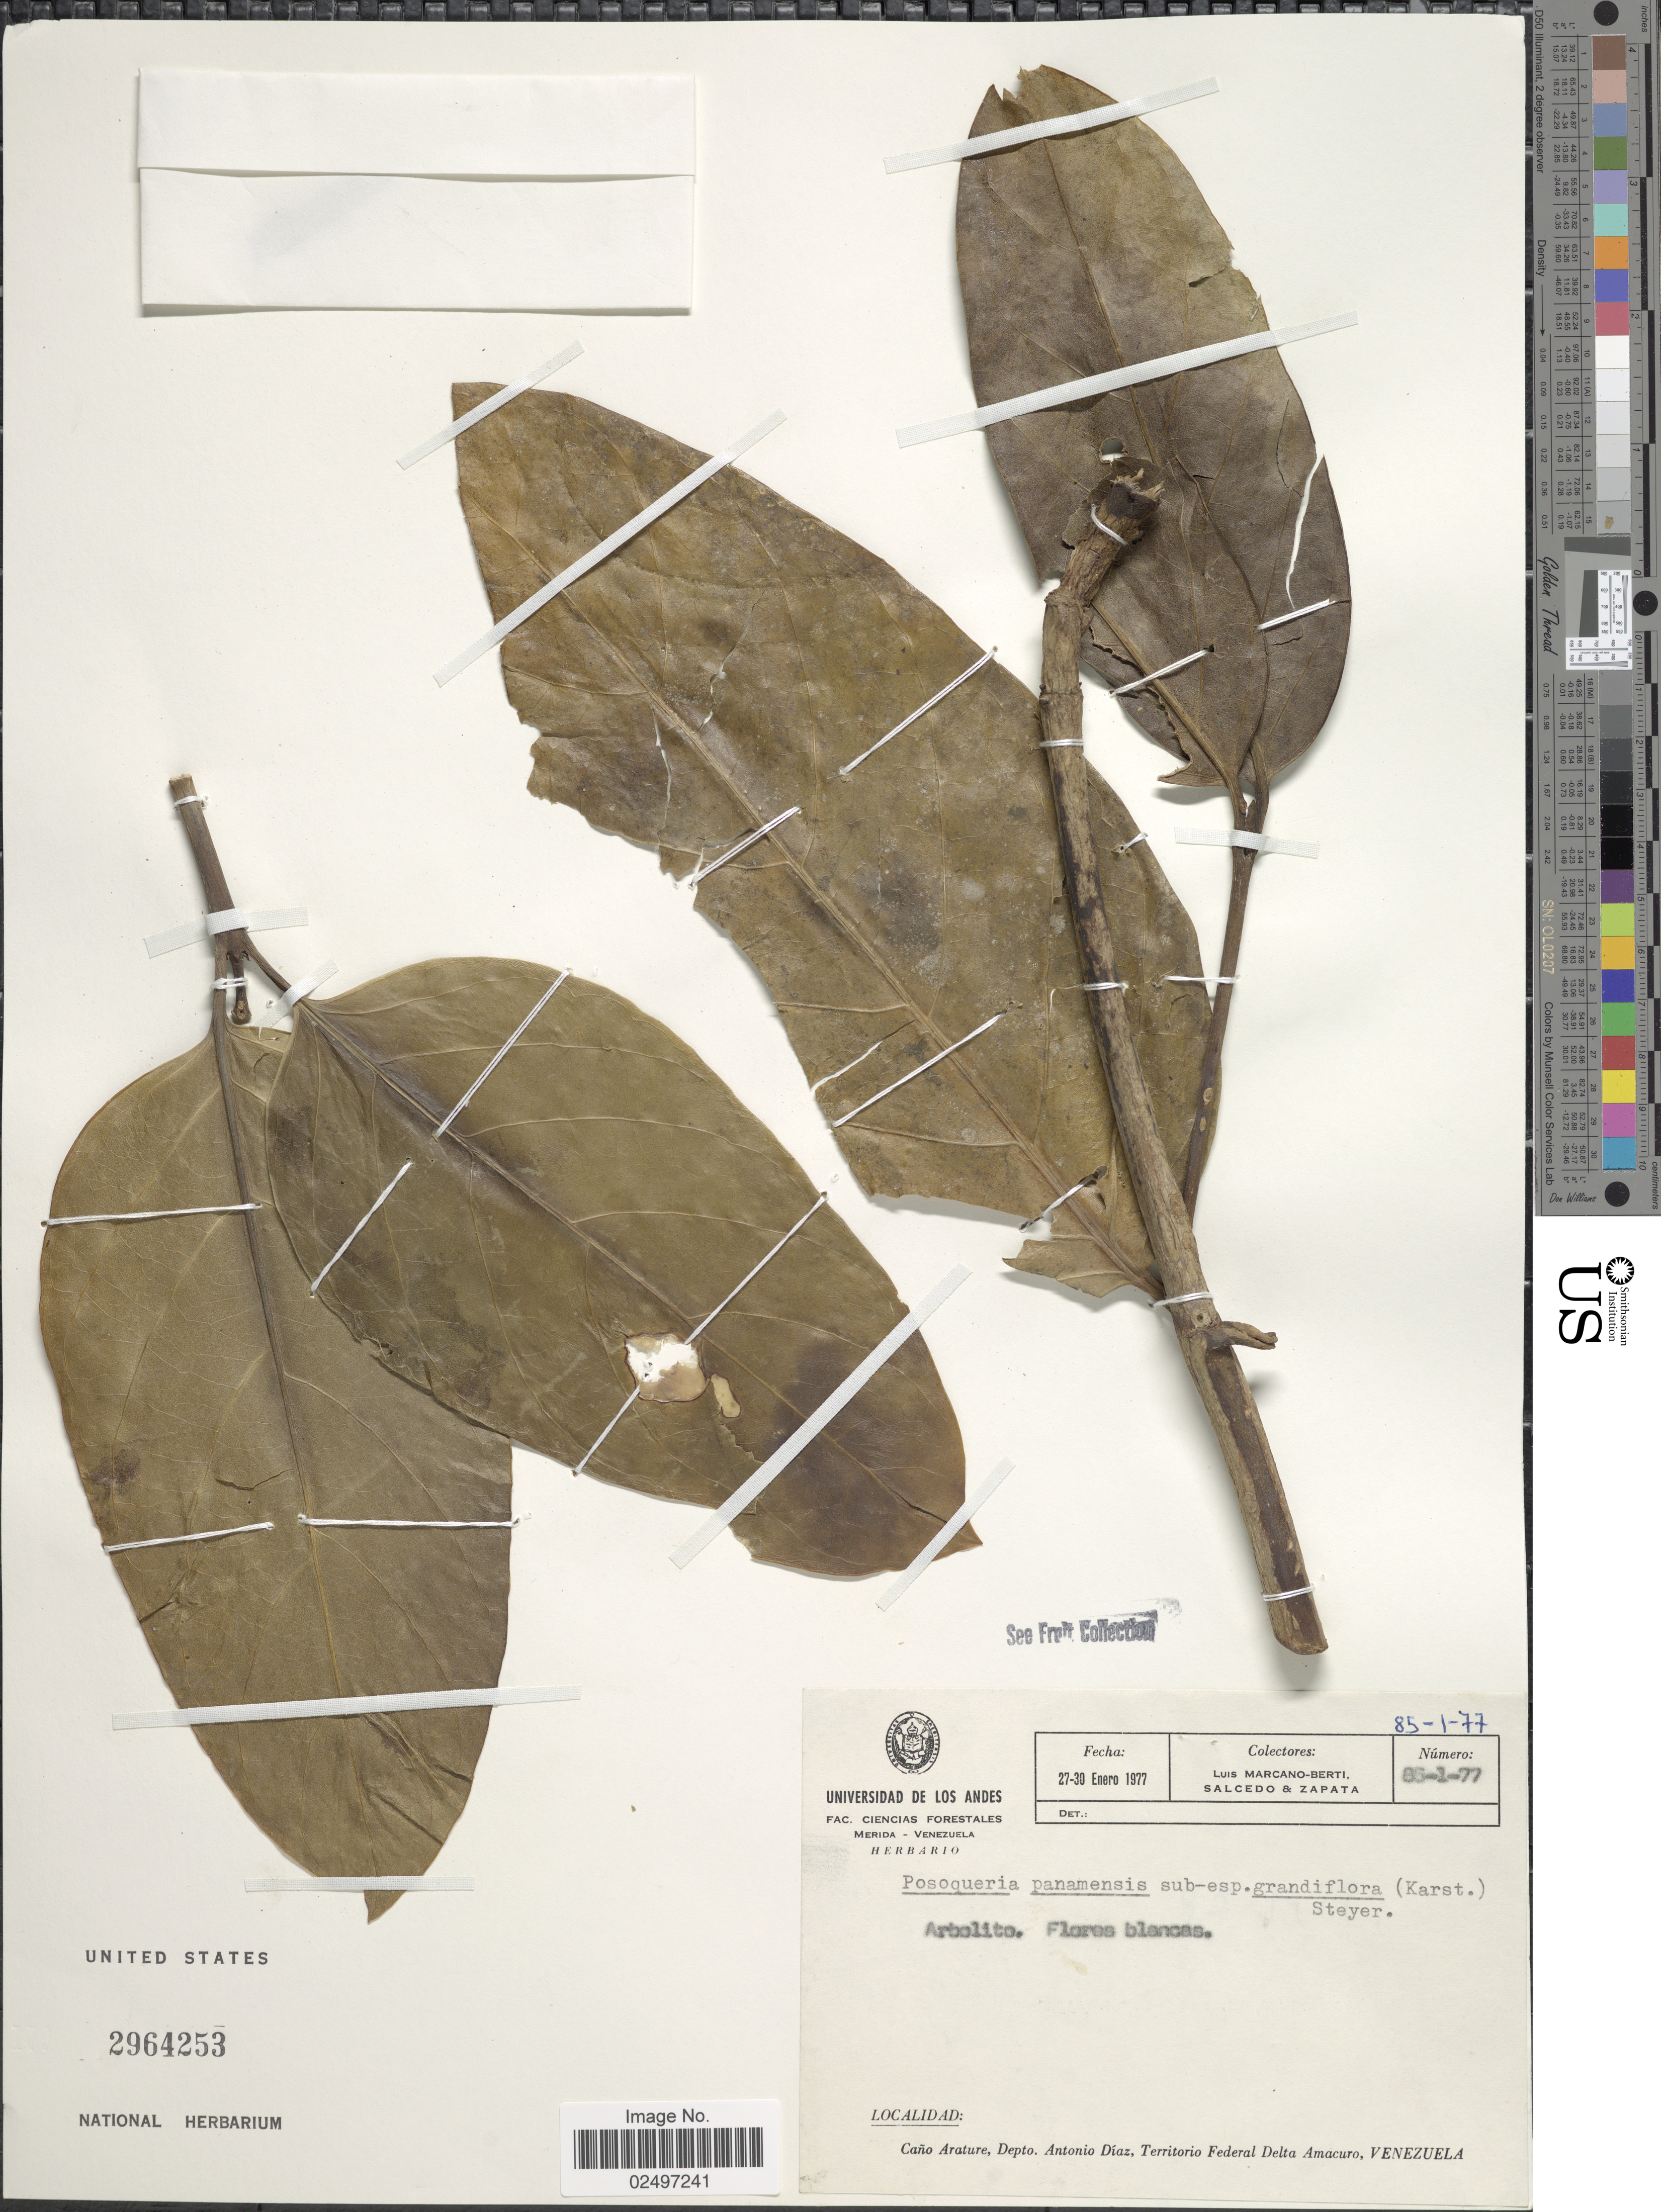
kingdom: Plantae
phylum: Tracheophyta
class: Magnoliopsida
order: Gentianales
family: Rubiaceae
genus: Posoqueria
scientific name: Posoqueria panamensis subsp. grandiflora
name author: (H. Karst.) Steyerm.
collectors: L. Marcano-Berti, Salcedo & -. Zapata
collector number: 52-1-77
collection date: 1977-01-27/1977-01-30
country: Venezuela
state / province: Delta Amacuro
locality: Cano Arature, Depto. Antonio Diaz, Territorio Fderal Delta Amacuro, Venezuela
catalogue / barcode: US 2964253